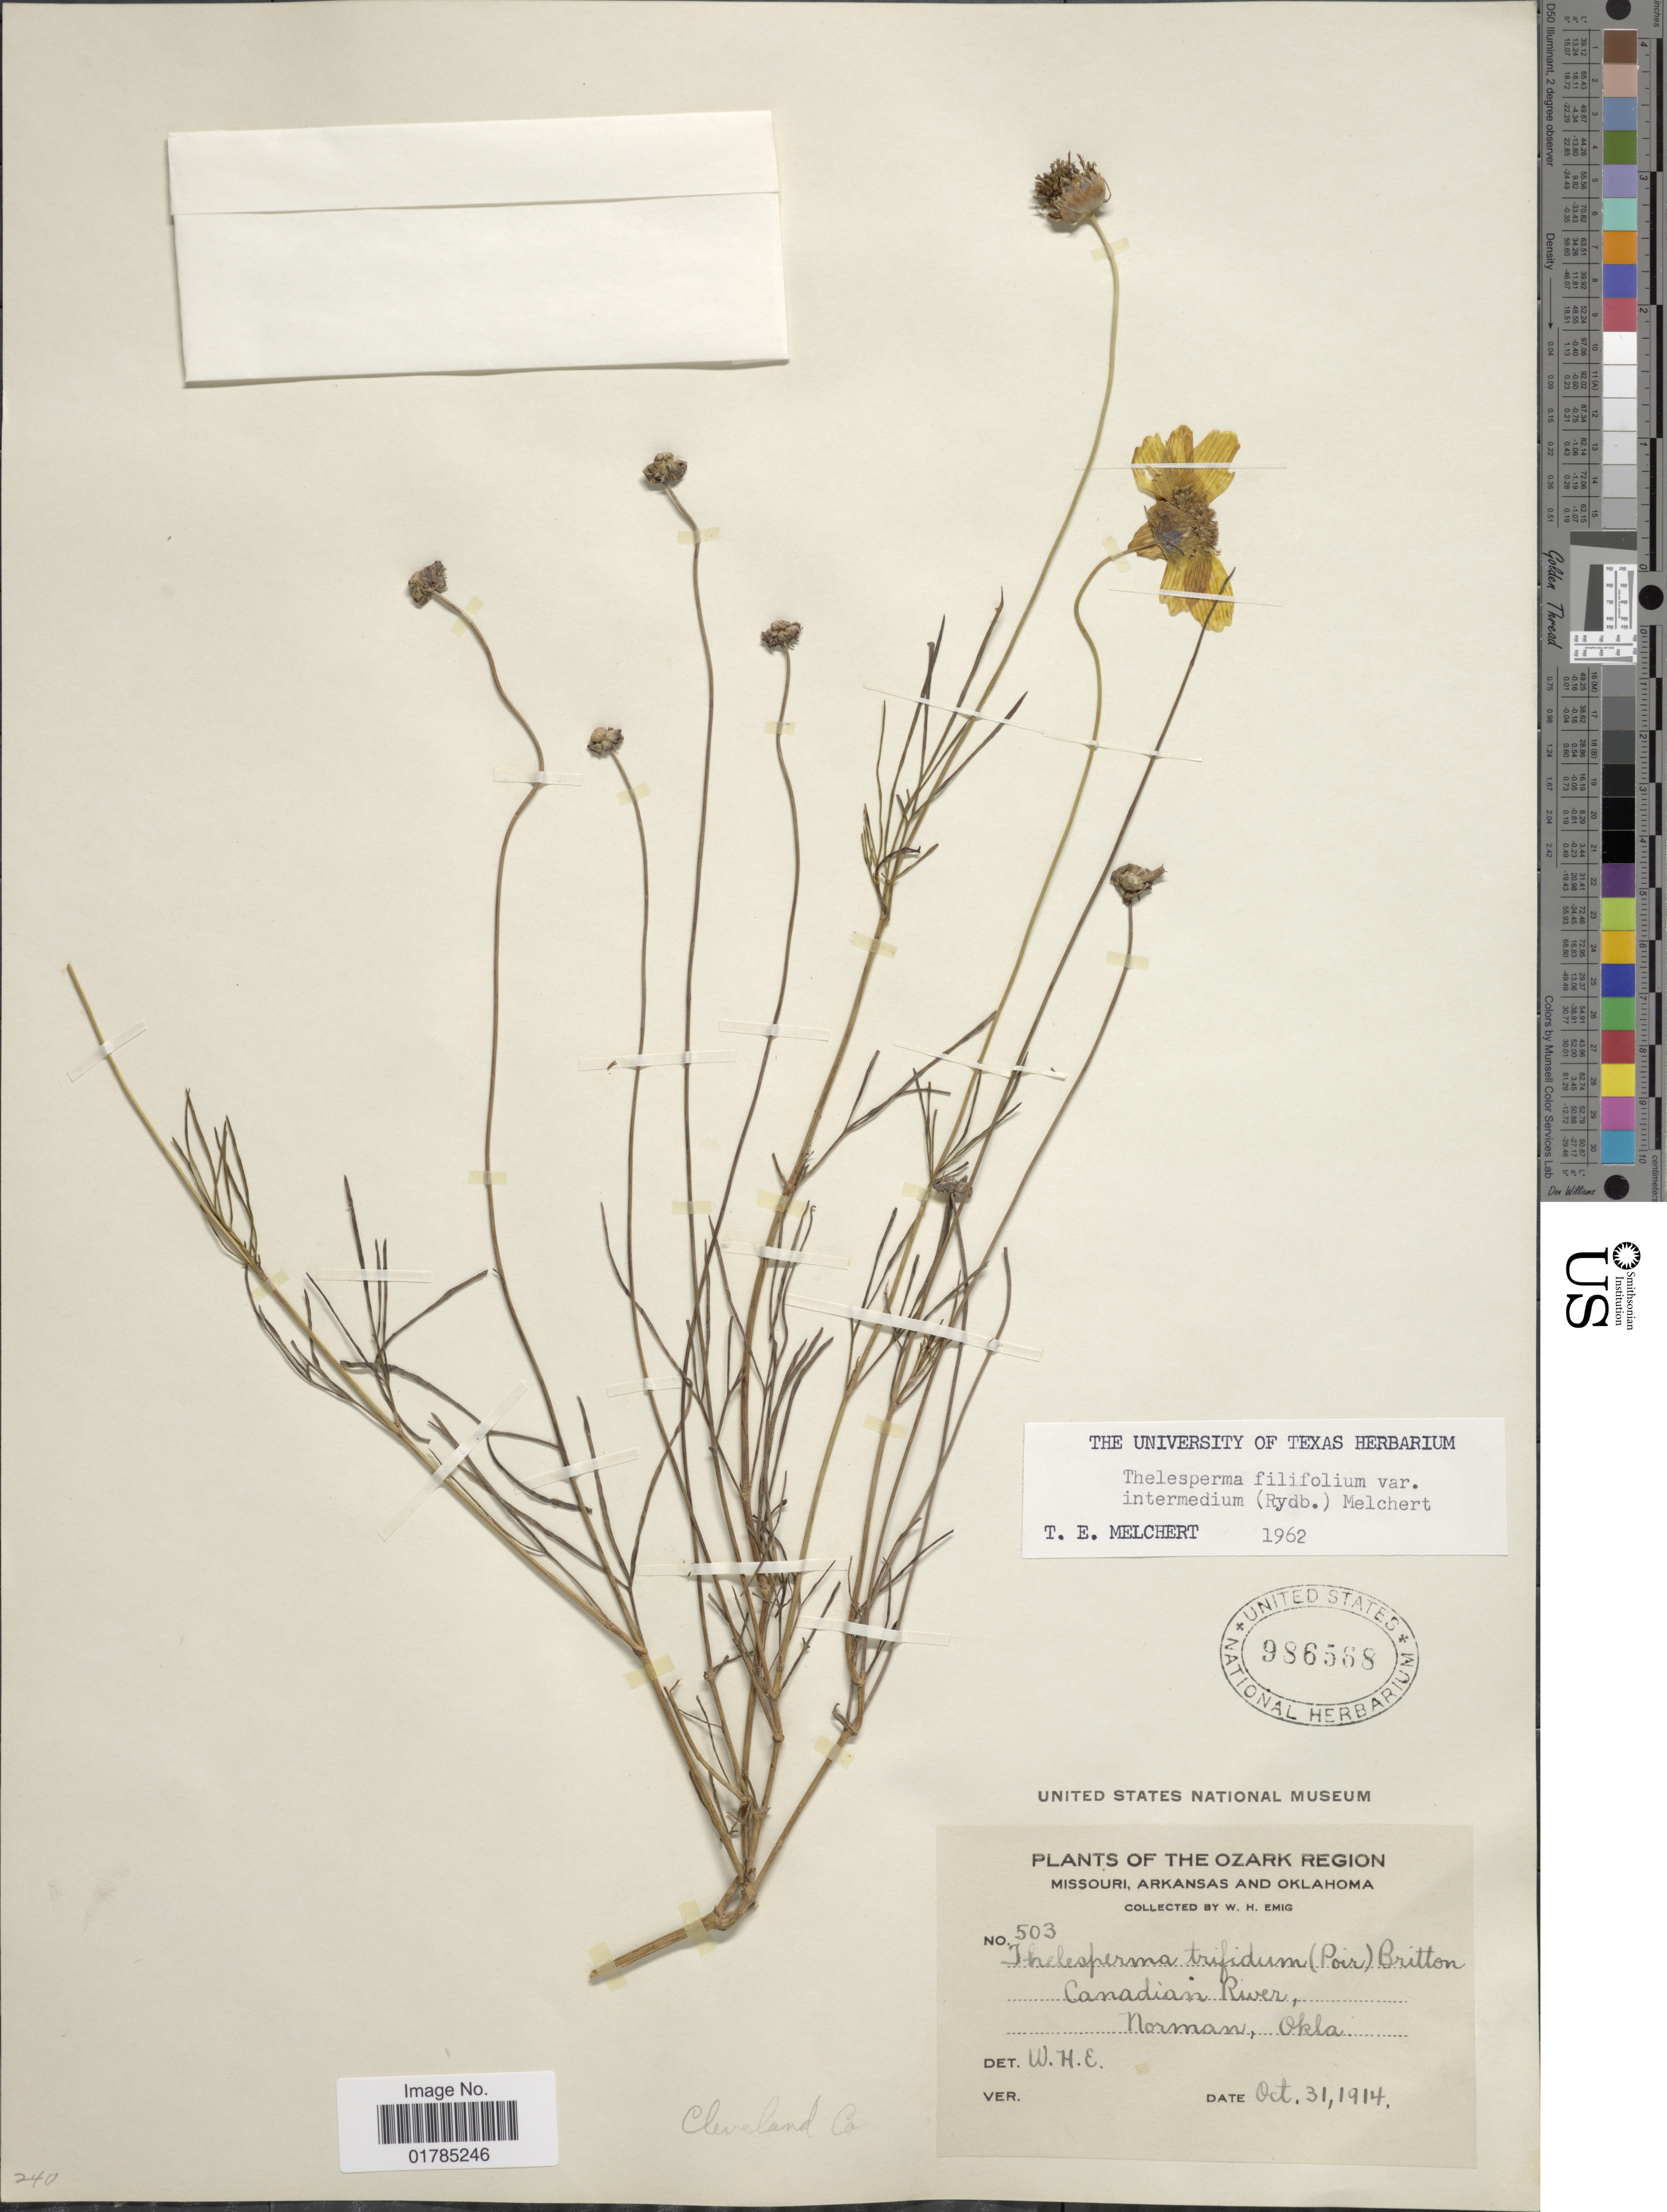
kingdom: Plantae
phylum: Tracheophyta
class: Magnoliopsida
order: Asterales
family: Asteraceae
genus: Thelesperma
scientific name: Thelesperma filifolium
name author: (Hook.) A. Gray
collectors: W. H. Emig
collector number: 503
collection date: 1914-10-31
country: United States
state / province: Oklahoma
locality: Ozark Region, Canadian River, Norman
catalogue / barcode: US 986568